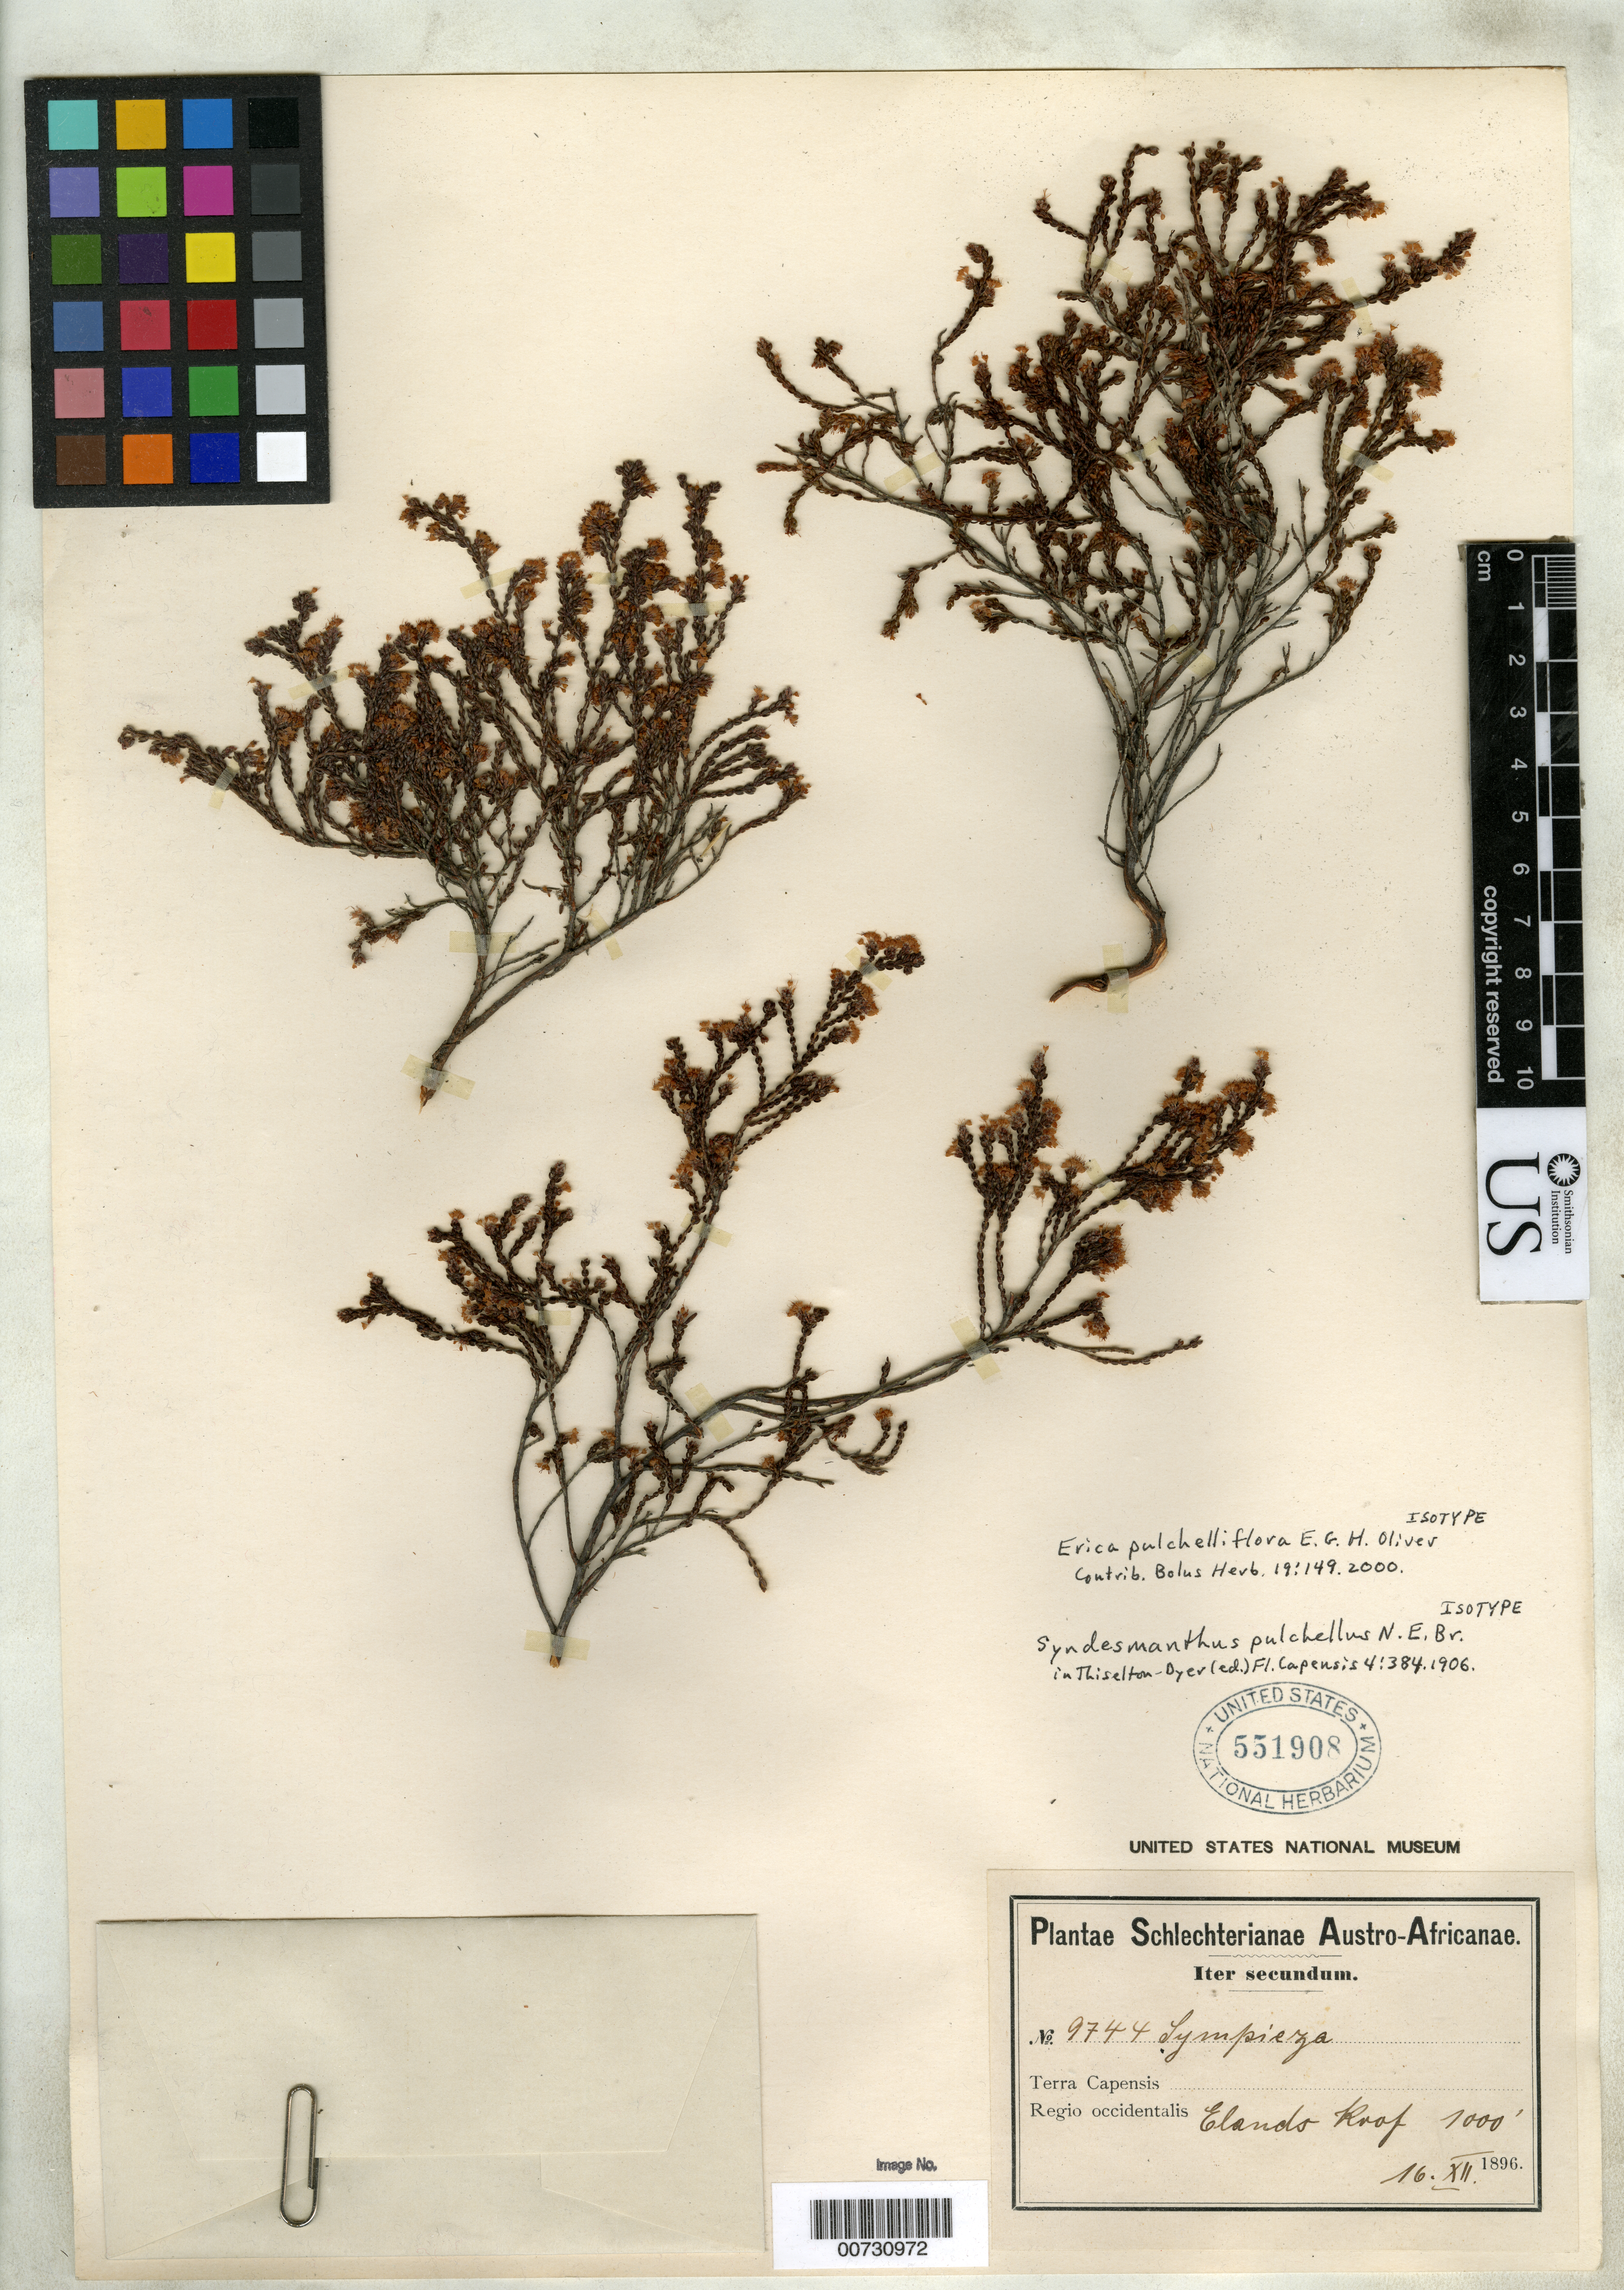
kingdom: Plantae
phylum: Tracheophyta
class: Magnoliopsida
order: Ericales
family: Ericaceae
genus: Syndesmanthus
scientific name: Syndesmanthus pulchellus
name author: N.E. Br. in Dyer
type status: Isotype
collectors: F. R. R. Schlechter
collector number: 9744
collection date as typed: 16 Dec 1896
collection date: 1896-12-16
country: South Africa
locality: Terra Capensis, regio occidentalis, Elands Knop [protologue: Elands Kloof].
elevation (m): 305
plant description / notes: Collection (but not US sheet) cited 2000 by E.G.H. Oliver, Contr. Bolus Herb. 19.; Also an isotype of Erica pulchelliflora E.G.H. Oliver.; Based on Syndesmanthus pulchellus N.E. Brown (non Erica pulchella Houtt. 1775).; Also an isotype of Syndesmanthus pulchellus N.E. Brown.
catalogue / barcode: US 551908